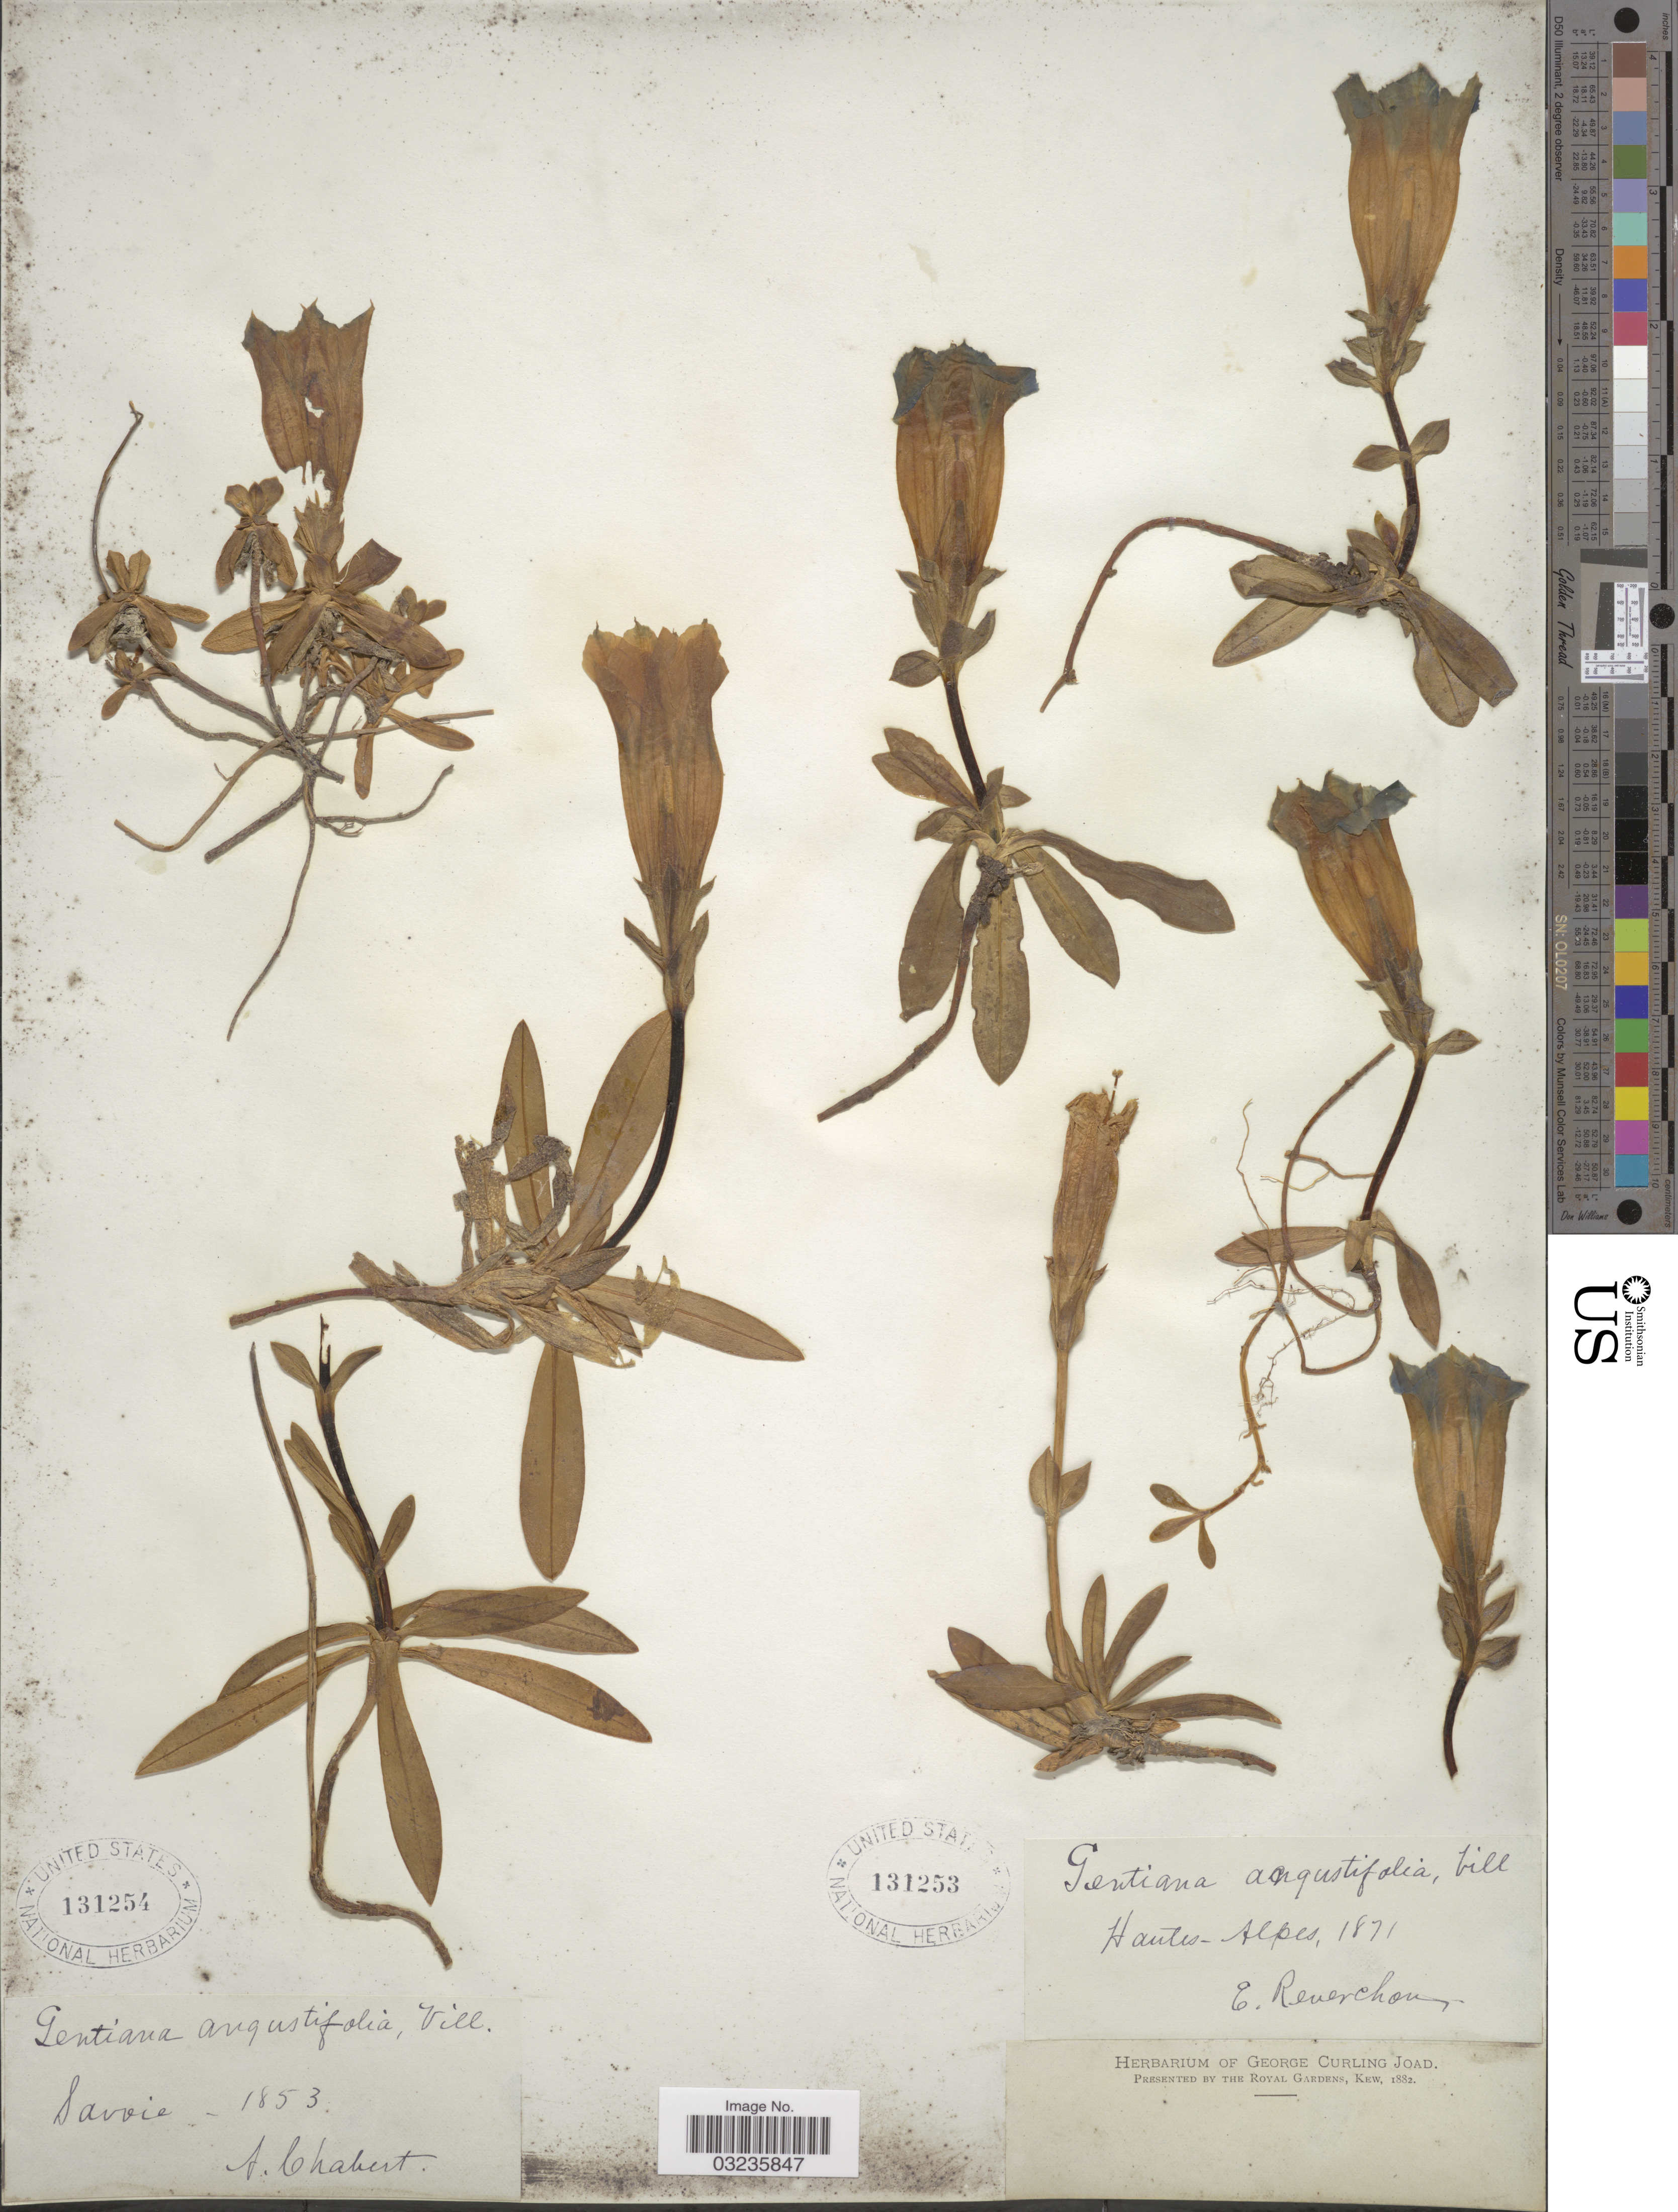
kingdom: Plantae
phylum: Tracheophyta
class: Magnoliopsida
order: Gentianales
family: Gentianaceae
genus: Gentiana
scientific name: Gentiana angustifolia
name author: Vill.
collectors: E. Reverchon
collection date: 1871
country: France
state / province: Provence-Alpes-Côte d'Azur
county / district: Hautes-Alpes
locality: Hautes-Alpes.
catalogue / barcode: US 131253